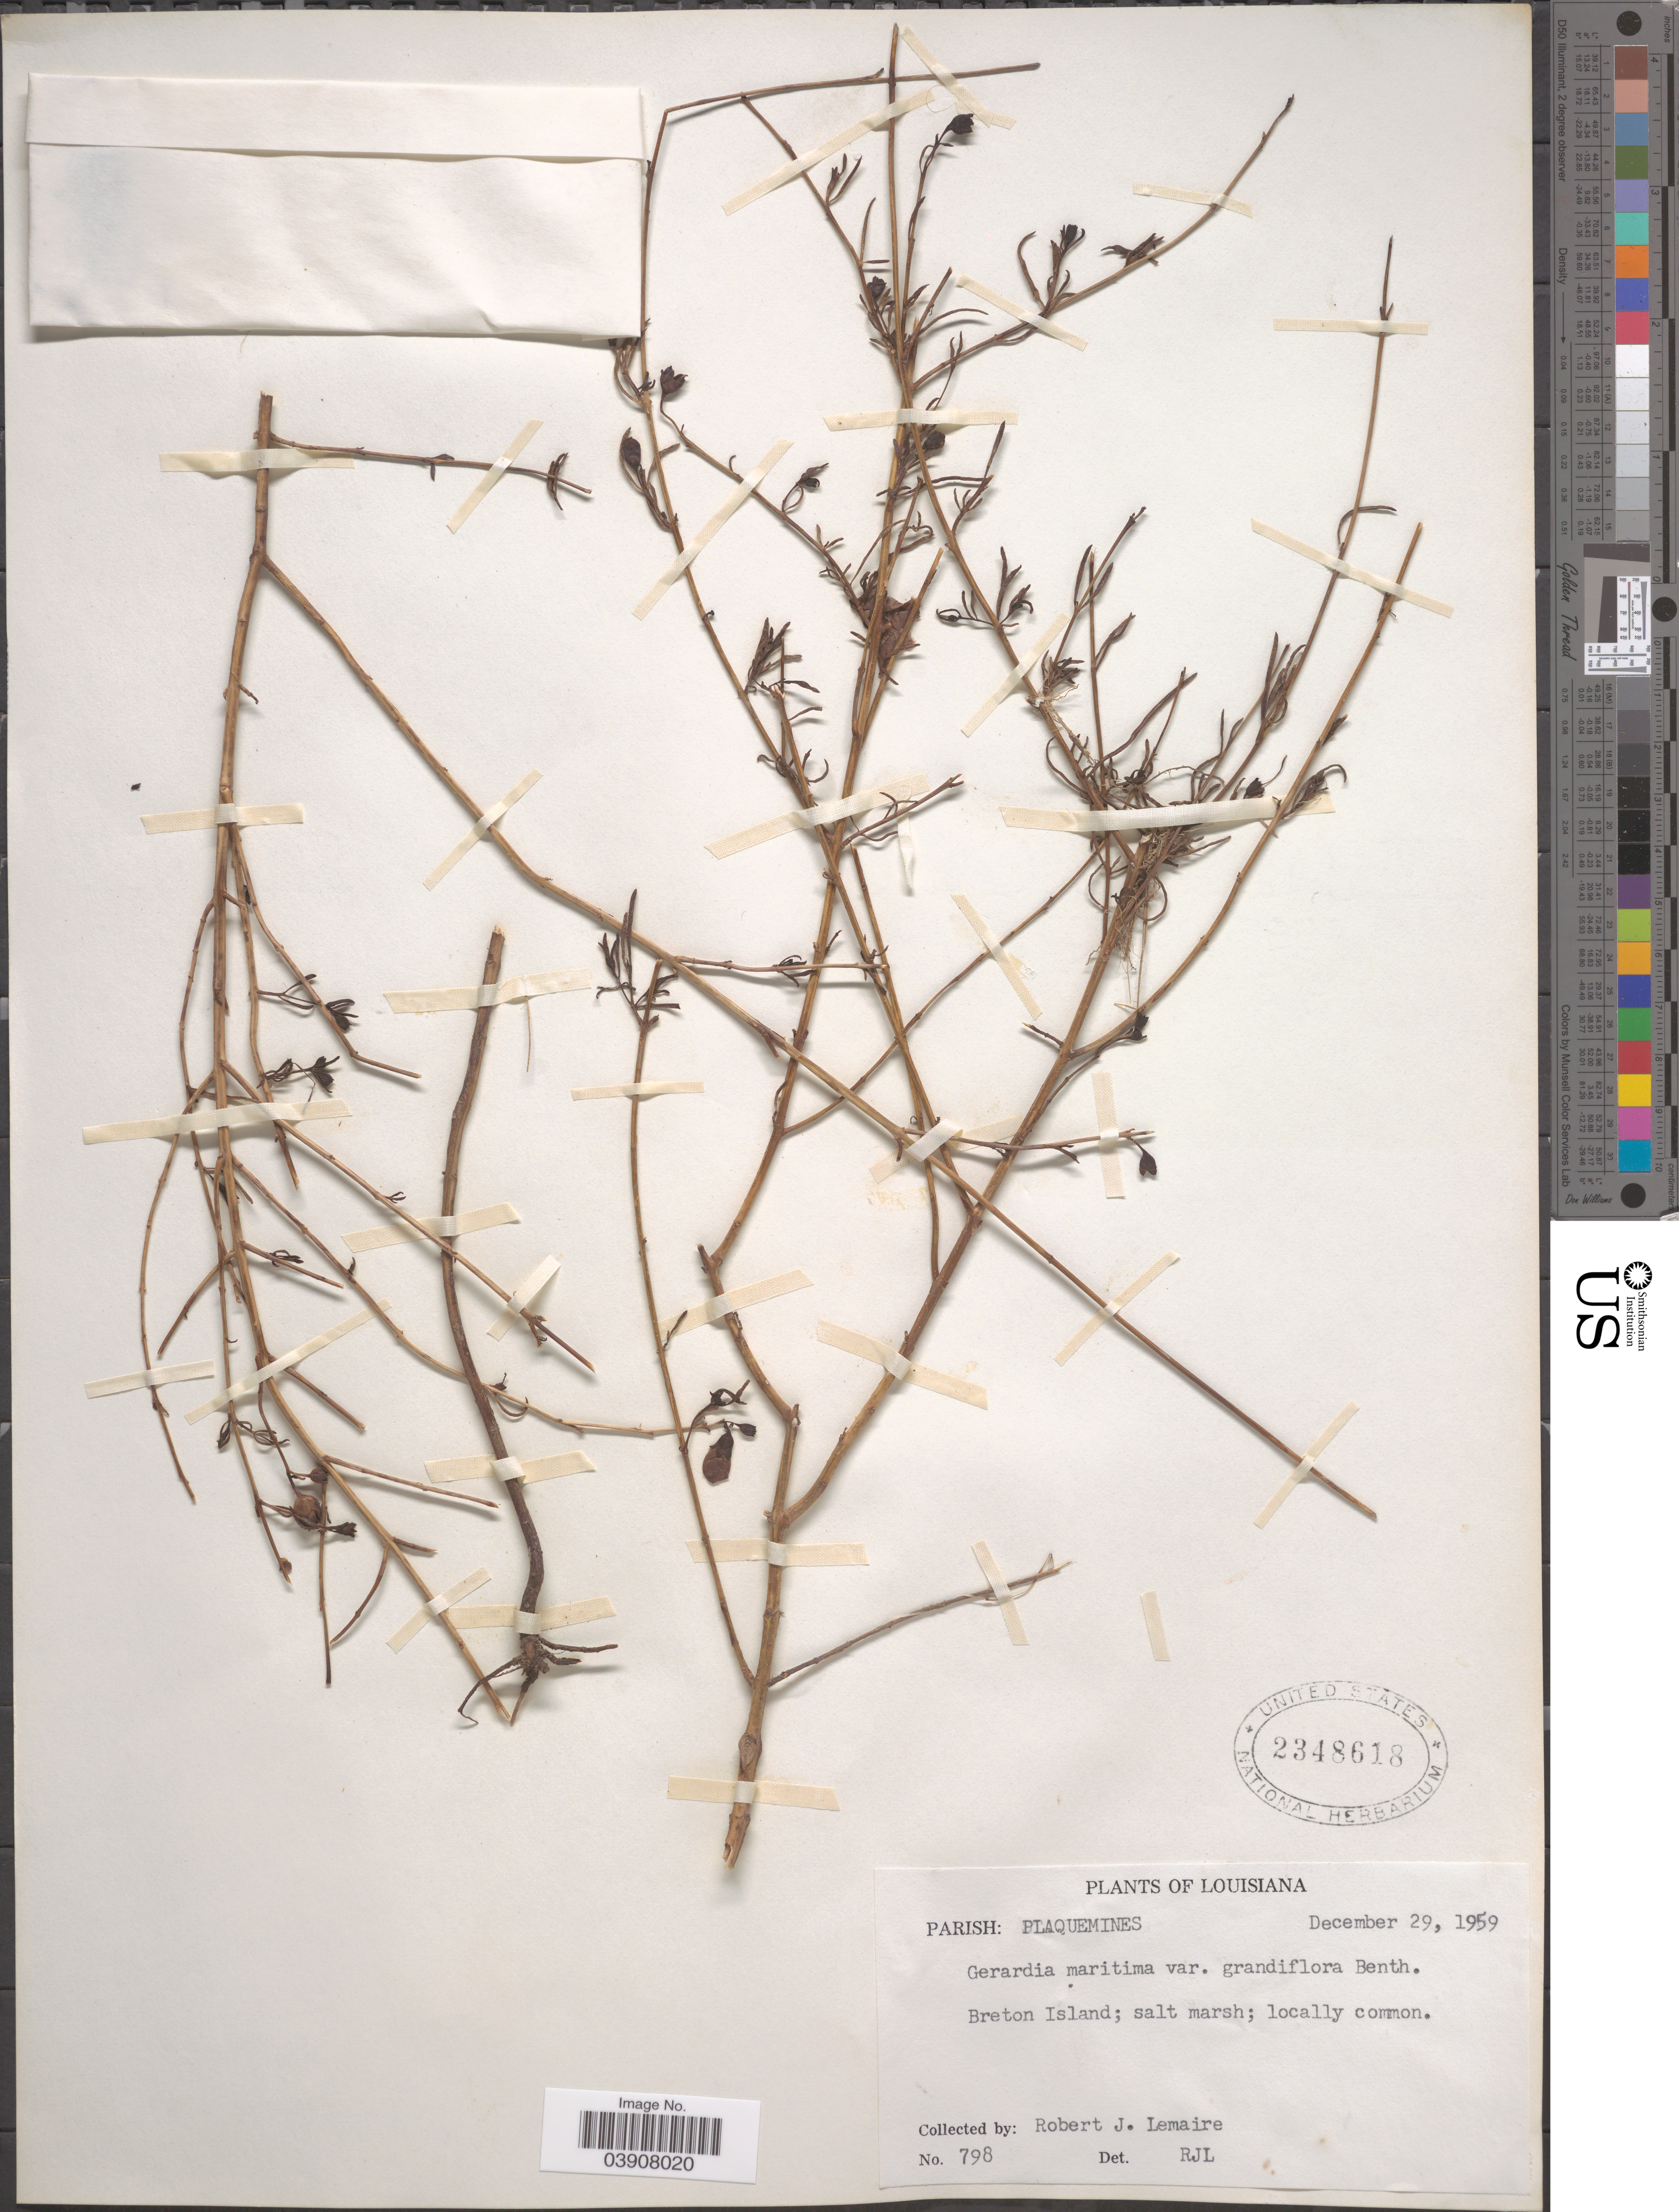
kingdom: Plantae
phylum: Tracheophyta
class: Magnoliopsida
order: Lamiales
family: Orobanchaceae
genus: Agalinis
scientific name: Agalinis maritima var. grandiflora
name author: (Benth.) Pennell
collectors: R. J. Lemaire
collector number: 798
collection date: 1959-12-29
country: United States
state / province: Louisiana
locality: Parish: Plaquemines. Breton Island.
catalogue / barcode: US 2348618